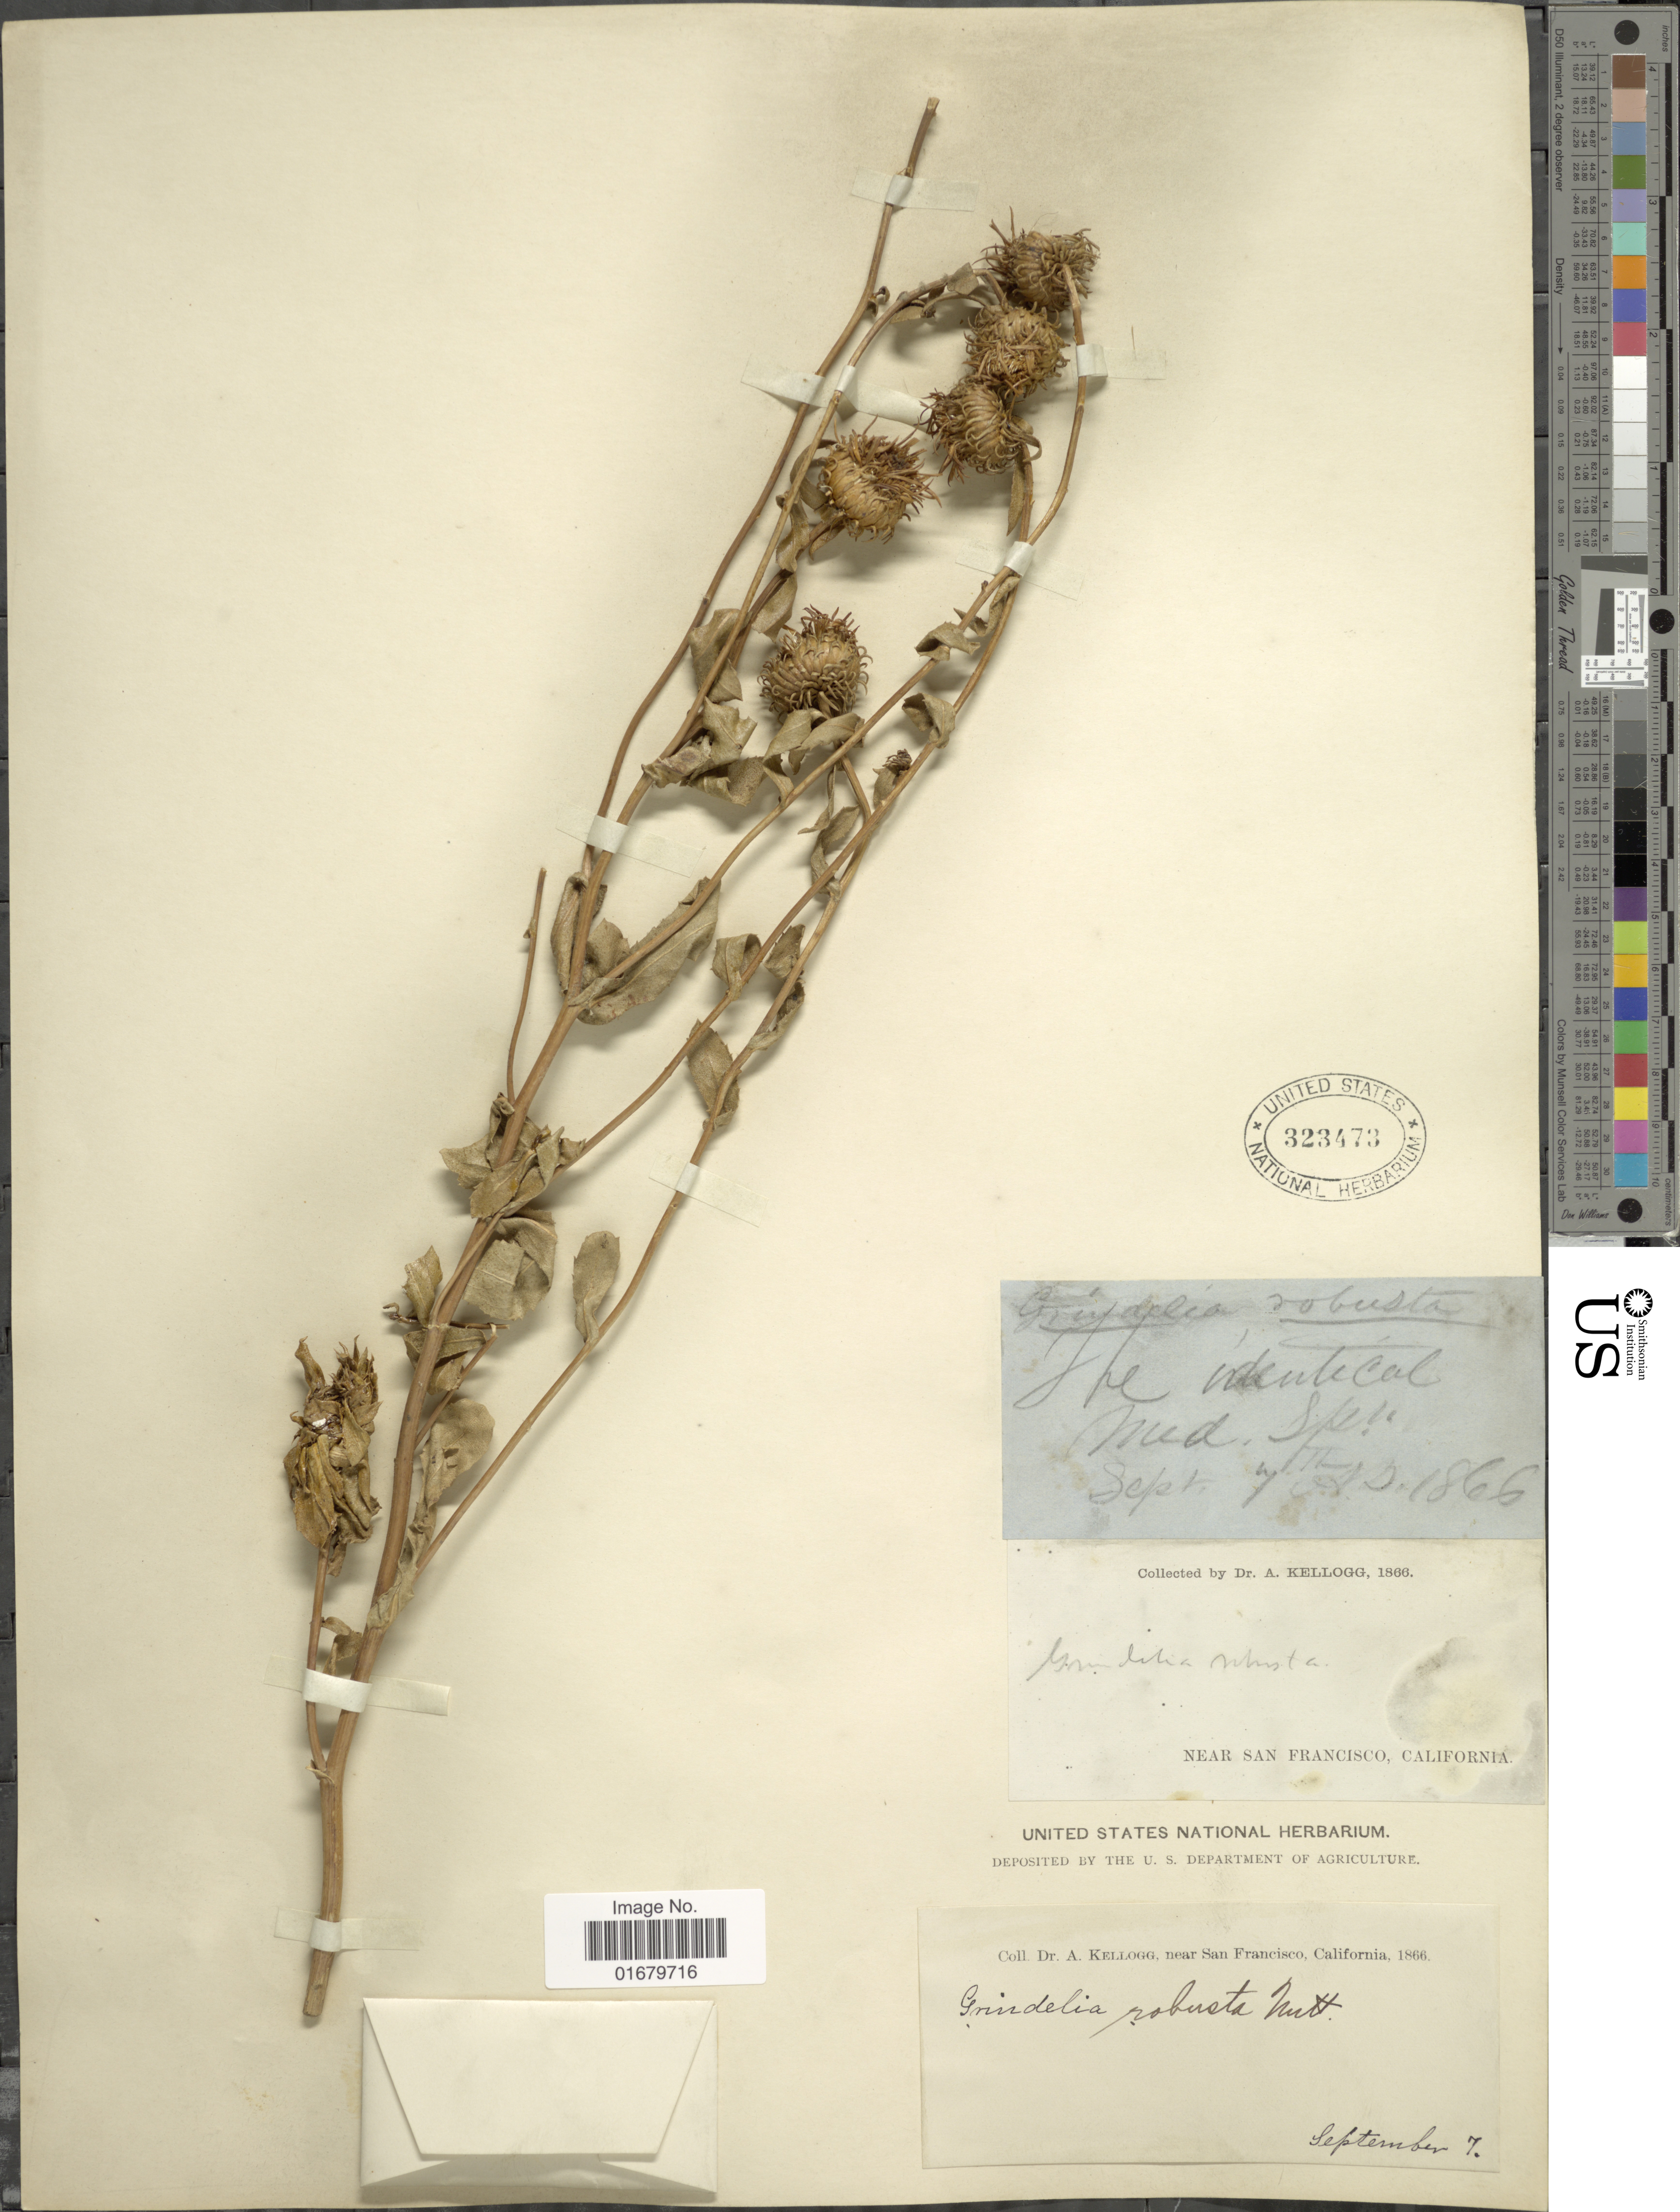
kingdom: Plantae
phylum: Tracheophyta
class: Magnoliopsida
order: Asterales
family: Asteraceae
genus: Grindelia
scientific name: Grindelia camporum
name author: Greene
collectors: A. Kellog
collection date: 1866-09-07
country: United States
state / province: California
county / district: San Francisco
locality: Near San Francisco.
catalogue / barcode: US 323473